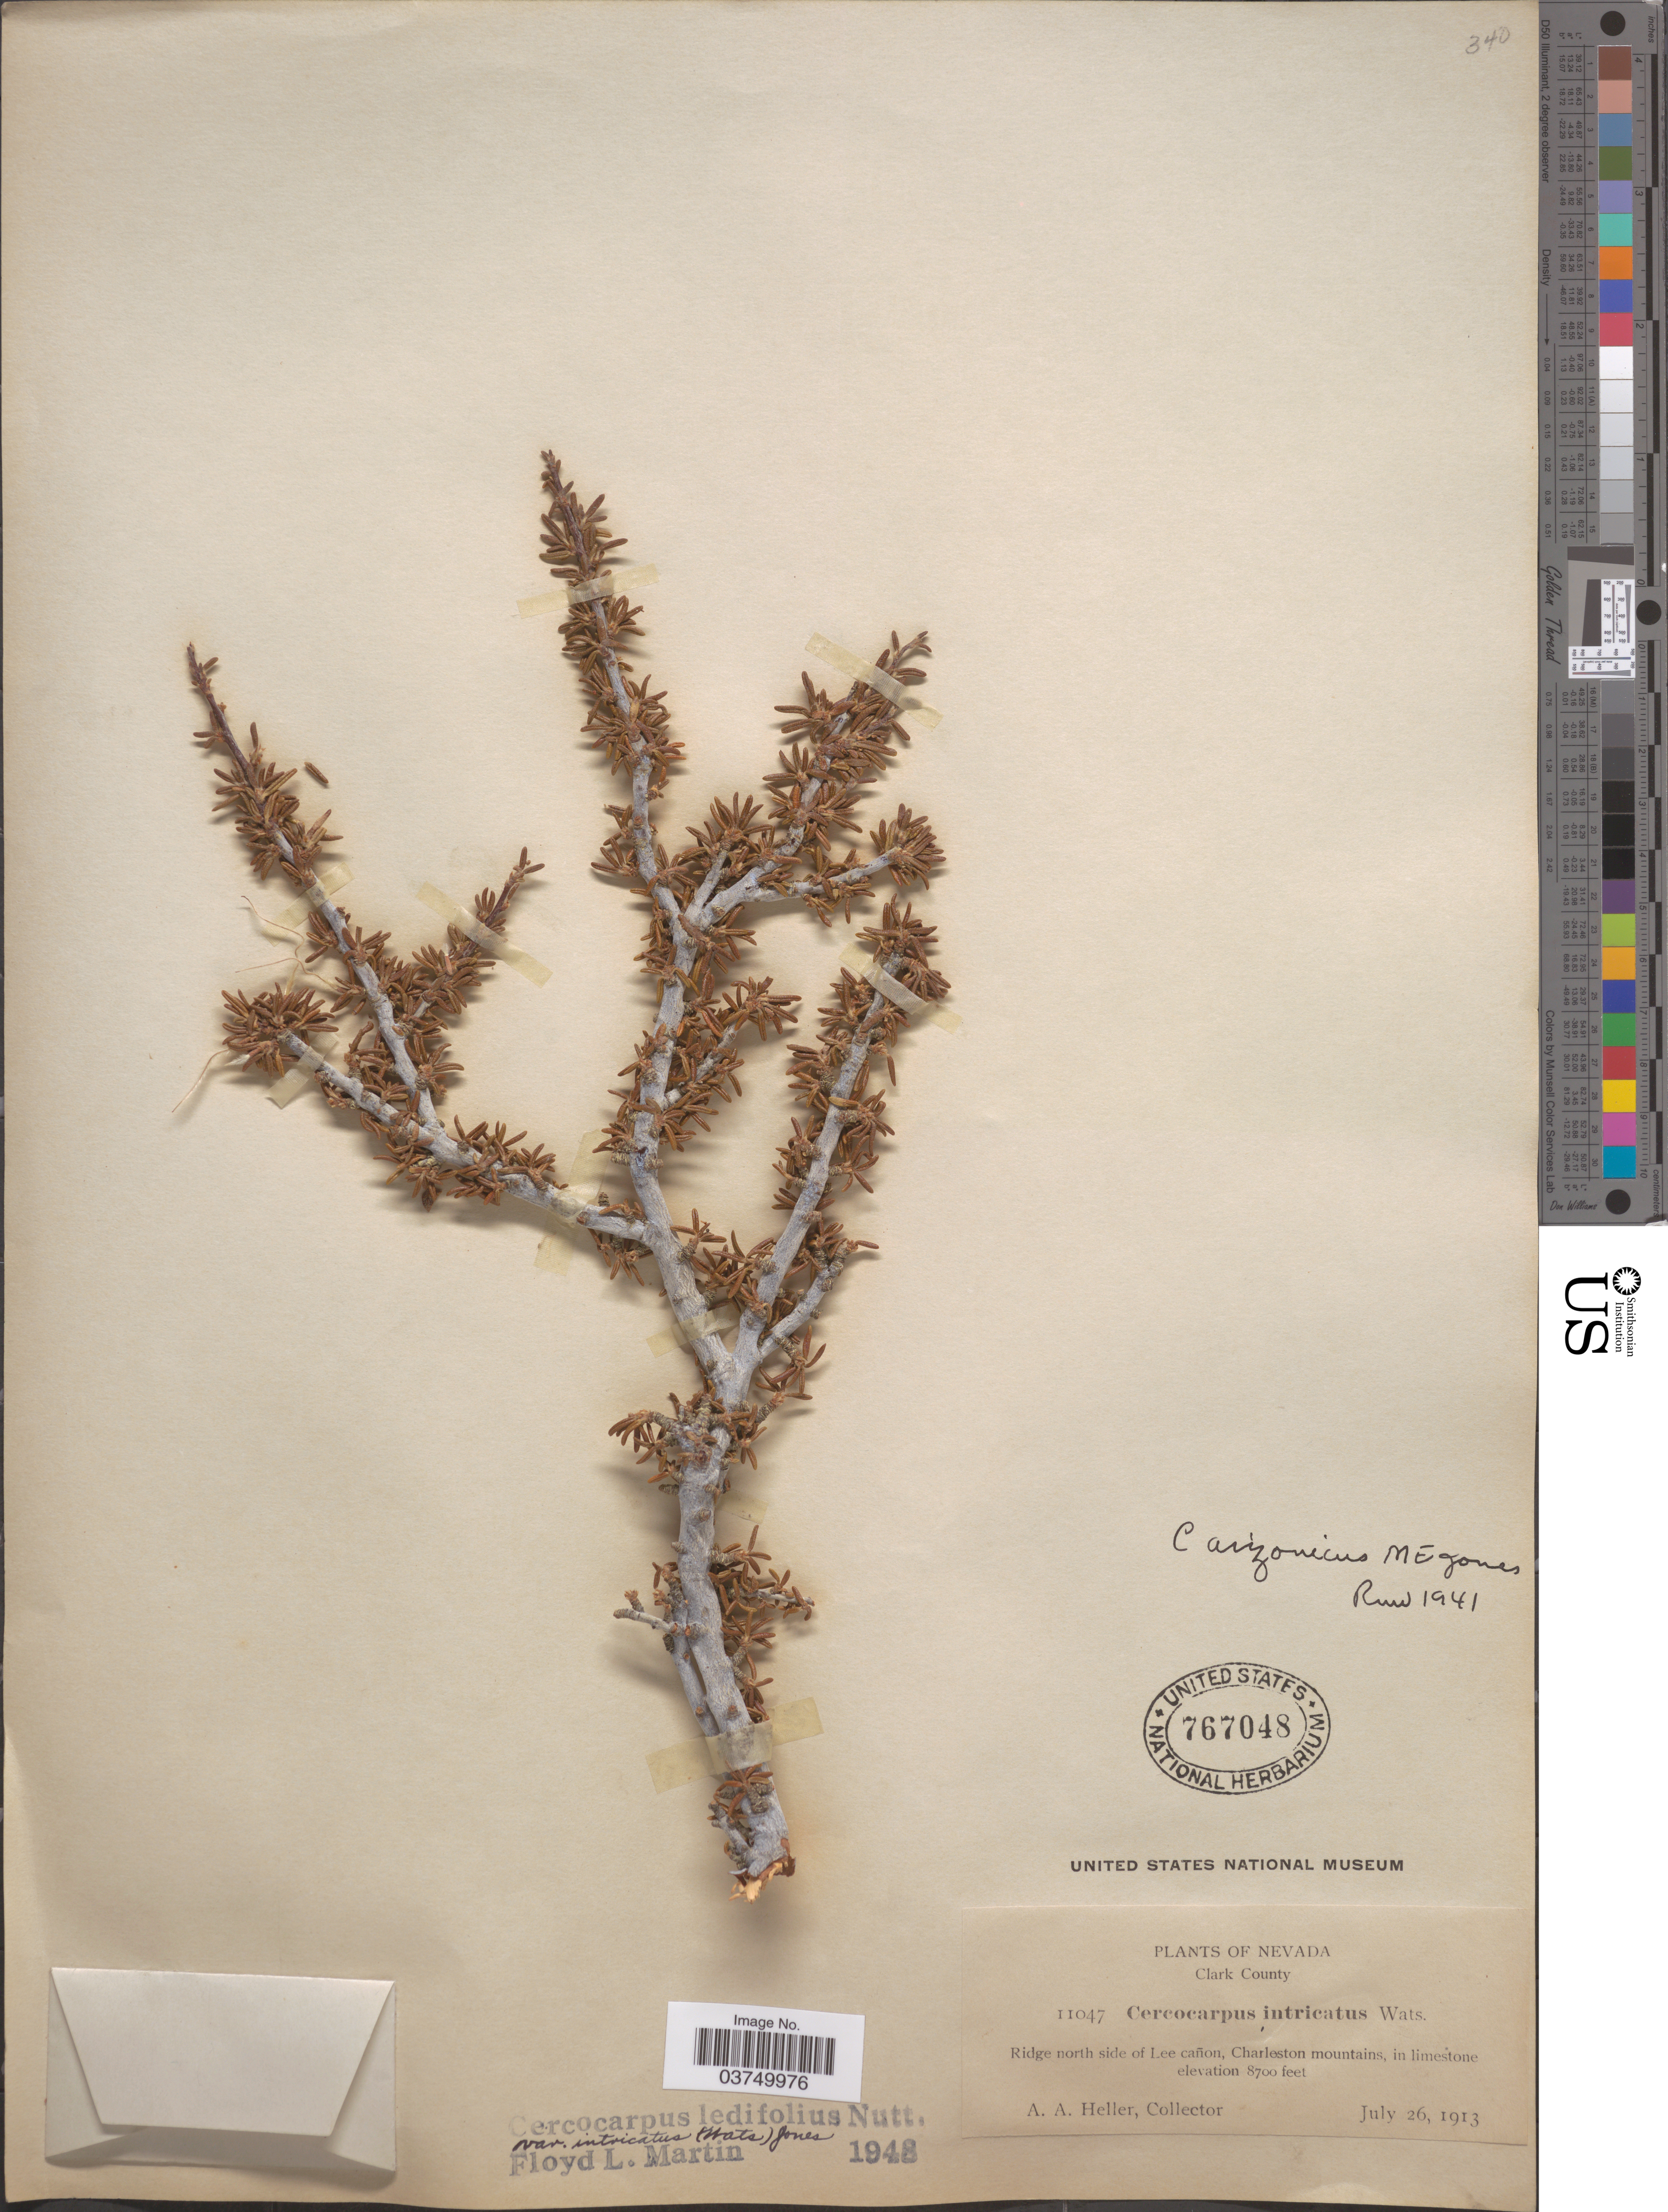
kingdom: Plantae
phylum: Tracheophyta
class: Magnoliopsida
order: Rosales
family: Rosaceae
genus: Cercocarpus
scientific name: Cercocarpus ledifolius var. intricatus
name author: Nutt.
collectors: A. A. Heller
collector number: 11047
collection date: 1913-07-26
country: United States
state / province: Nevada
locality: Clark County. Ridge north side of Lee cañon, Charleston mountains, in limestone.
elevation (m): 2652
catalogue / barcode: US 767048